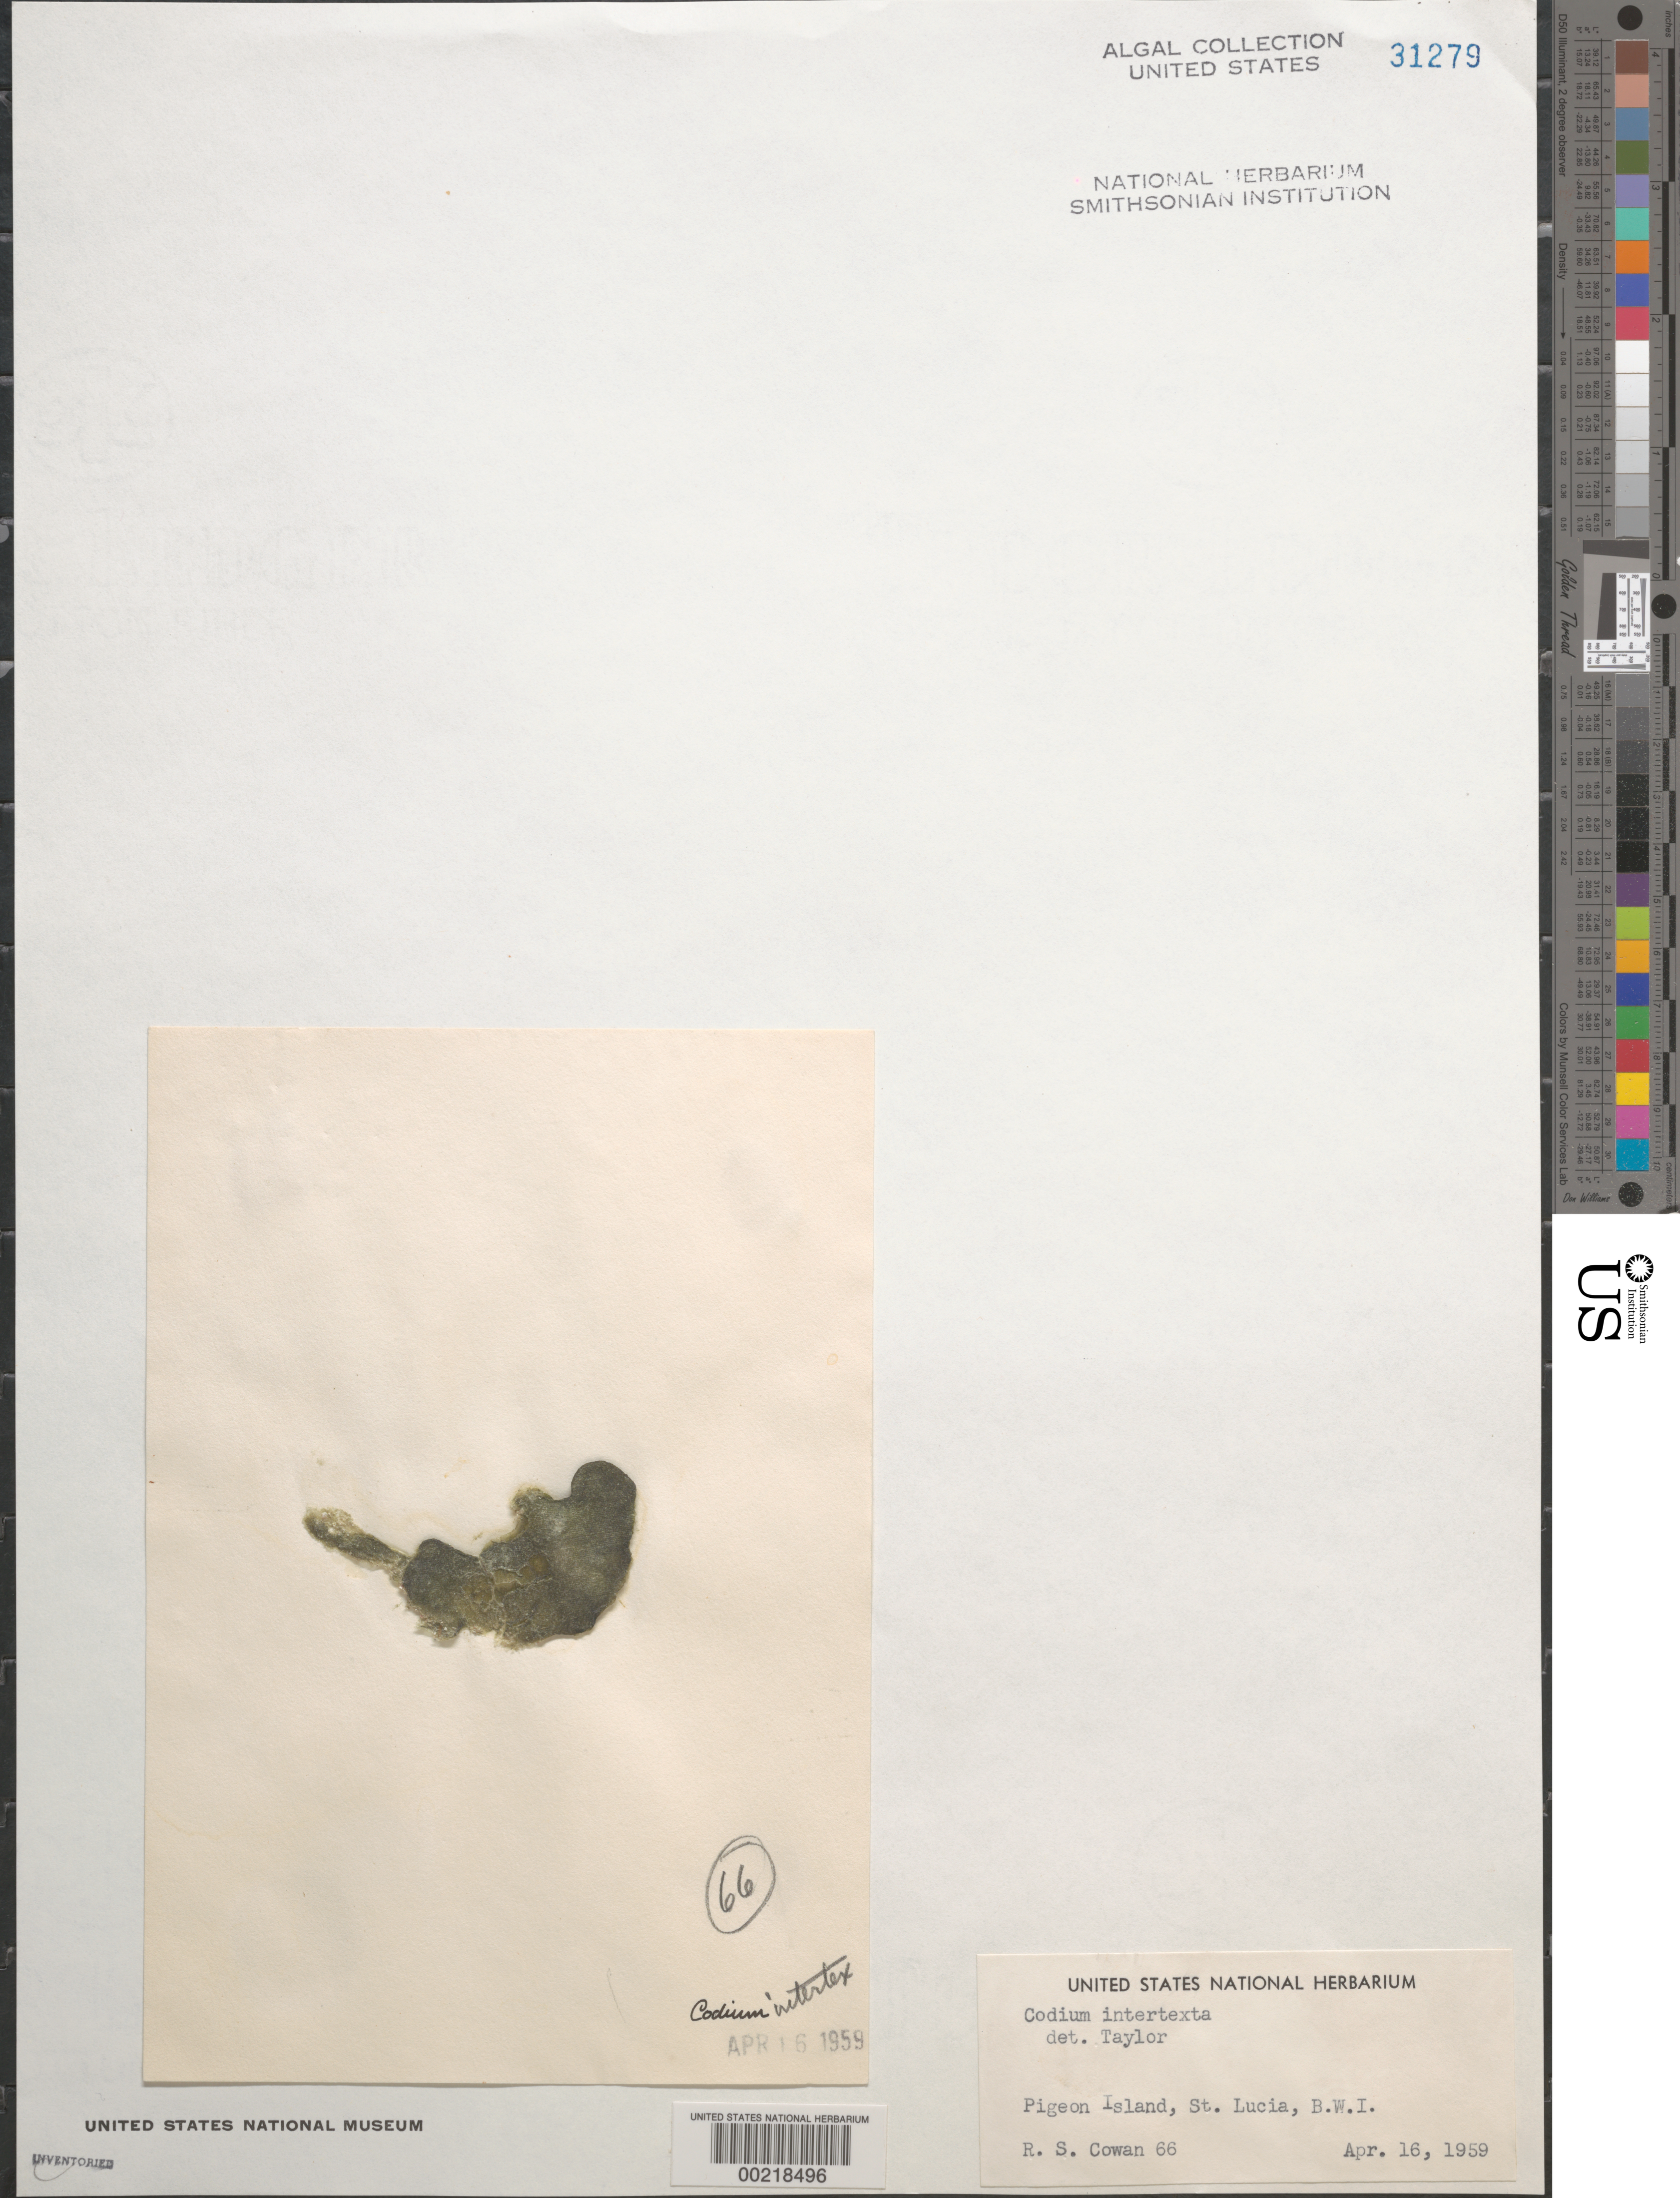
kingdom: Plantae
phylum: Chlorophyta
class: Ulvophyceae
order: Bryopsidales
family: Codiaceae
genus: Codium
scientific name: Codium intertextum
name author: Collins & Herv.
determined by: Taylor, William R.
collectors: R. S. Cowan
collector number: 66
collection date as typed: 16 Apr 1959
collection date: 1959-04-16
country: St. Lucia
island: Pigeon Island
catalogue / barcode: US 31279